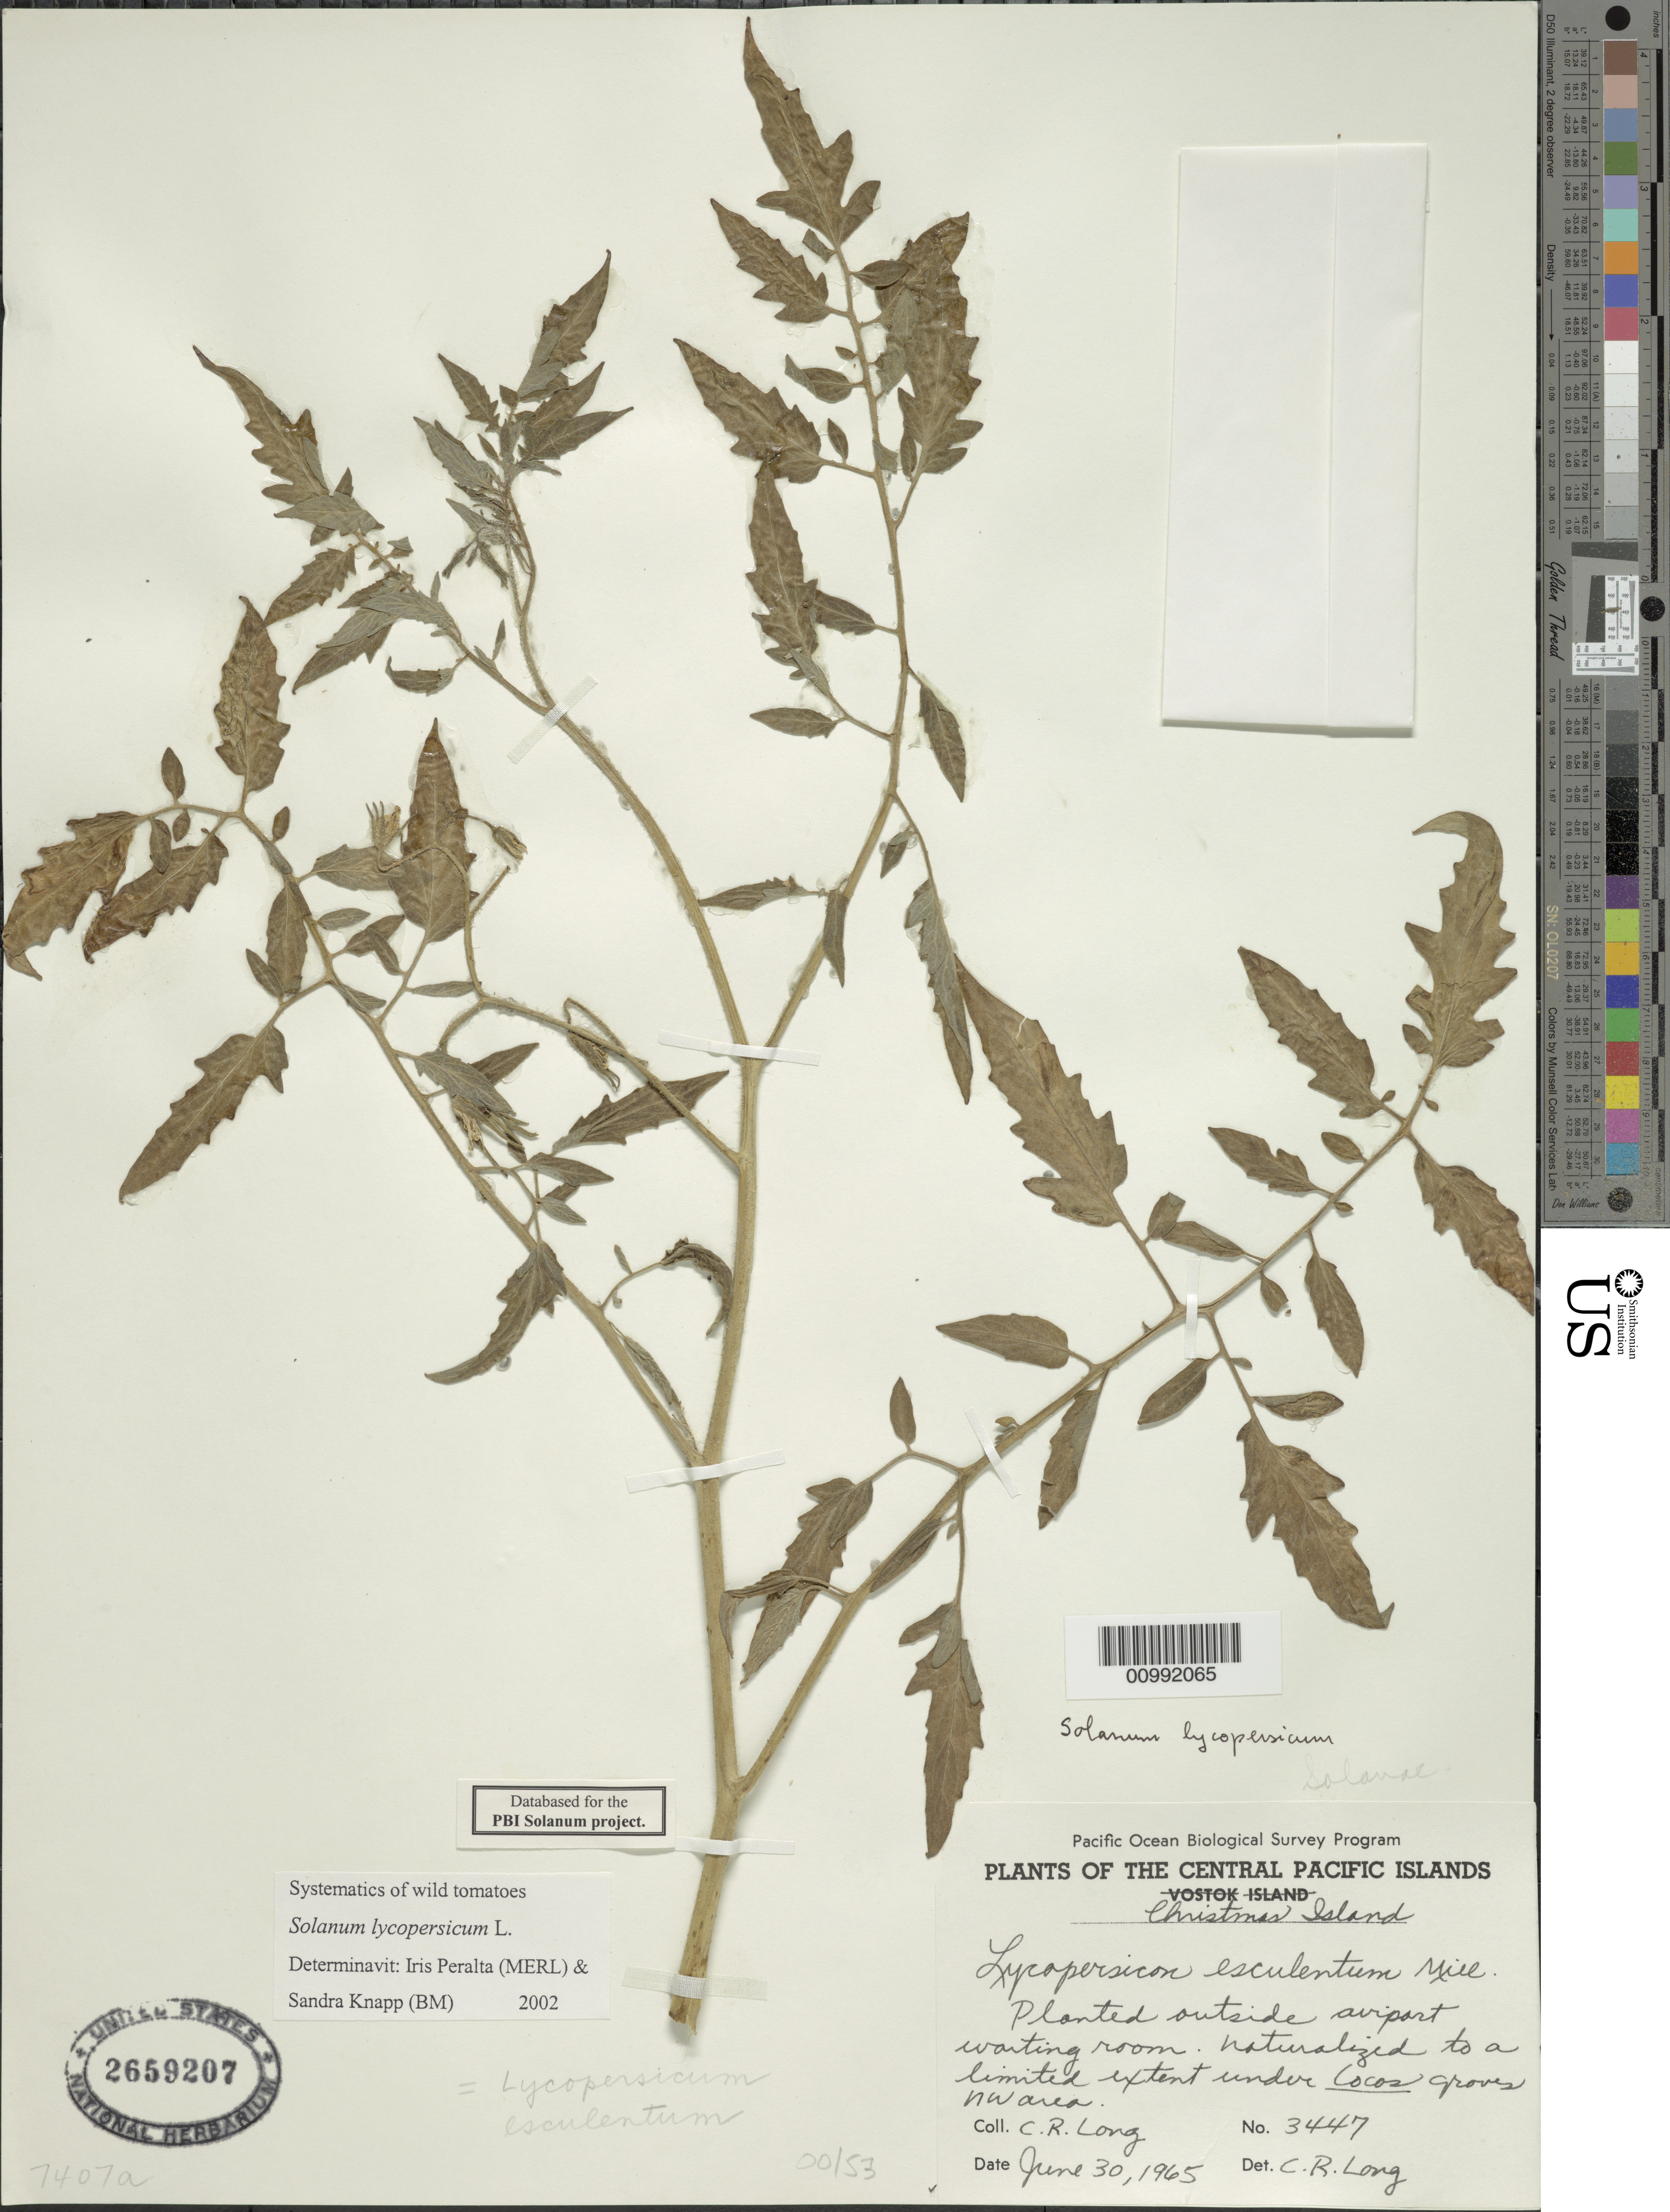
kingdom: Plantae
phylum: Tracheophyta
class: Magnoliopsida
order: Solanales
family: Solanaceae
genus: Solanum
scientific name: Solanum lycopersicum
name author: L.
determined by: Peralta, Iris E.; Knapp, S. D.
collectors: C. Long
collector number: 3447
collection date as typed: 30 Jun 1965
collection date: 1965-06-30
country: Kiribati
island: Kiritimati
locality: Christmas Island [= Kiritimati], Cocos groves in NW area, outside airport waiting room; naturalized to a limited extent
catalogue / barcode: US 2659207